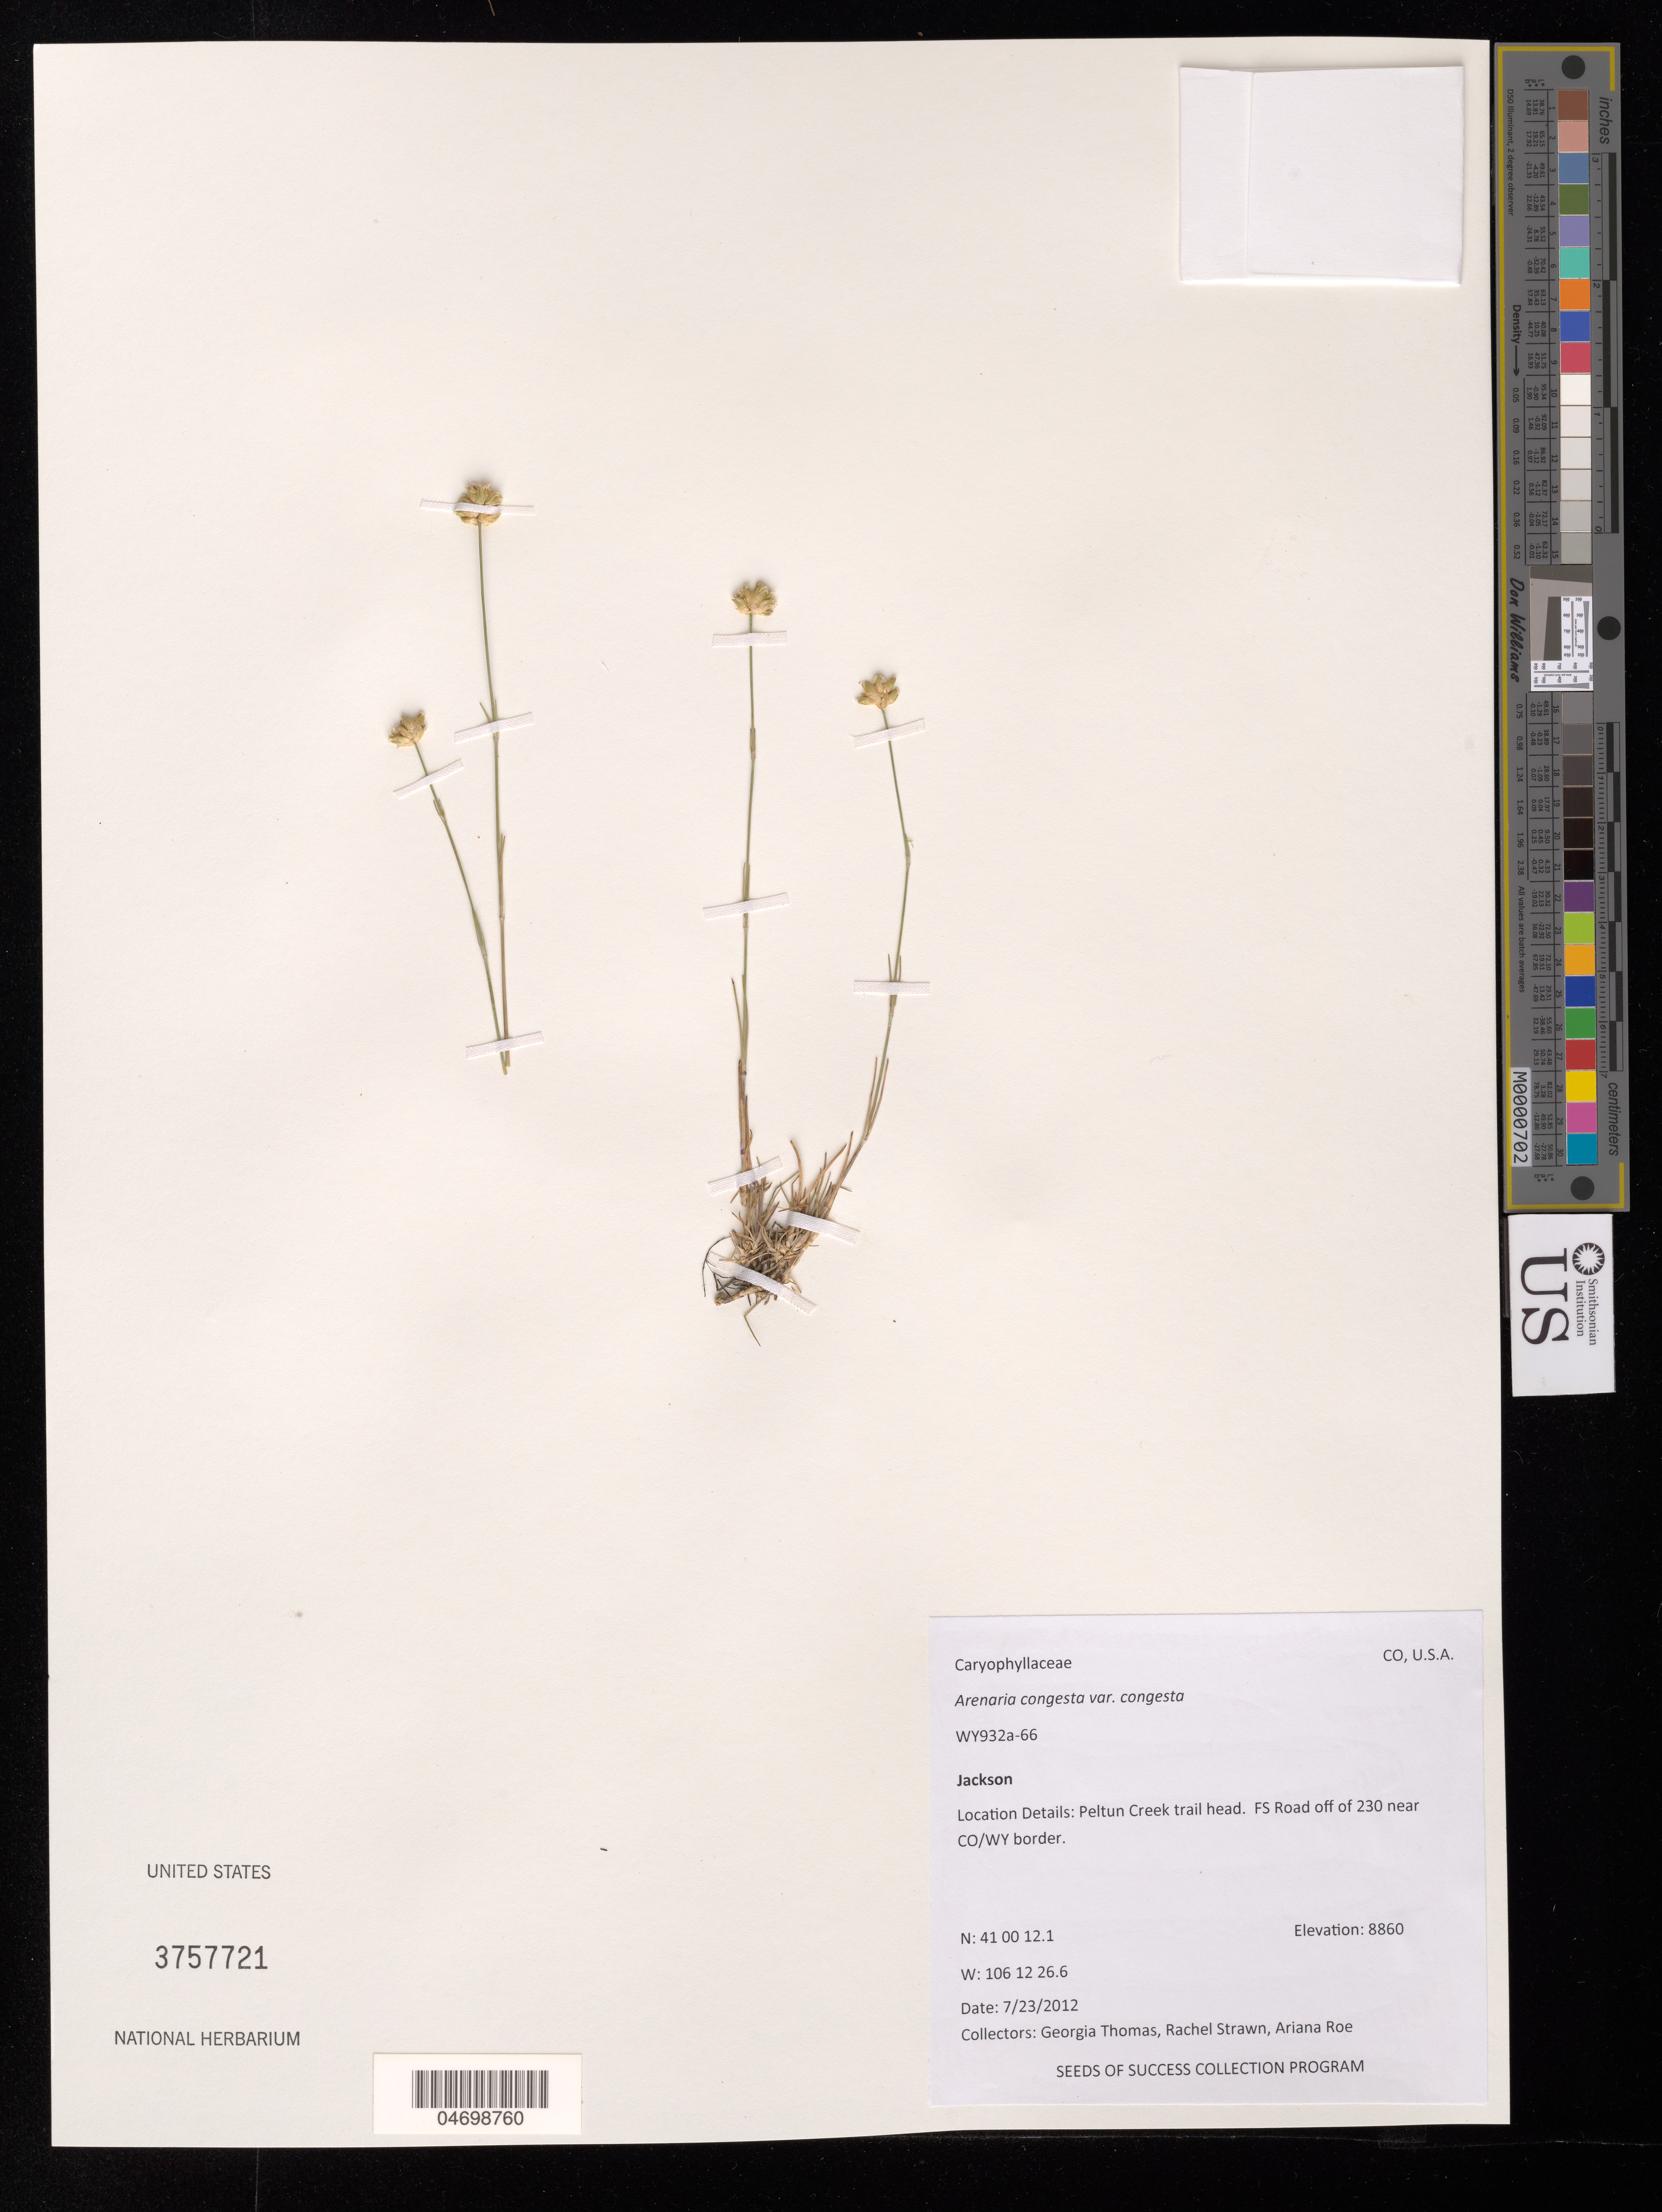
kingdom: Plantae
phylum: Tracheophyta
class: Magnoliopsida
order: Caryophyllales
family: Caryophyllaceae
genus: Arenaria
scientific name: Arenaria congesta var. congesta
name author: Nutt.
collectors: G. Thomas, R. Strawn & A. Roe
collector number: WY932A-66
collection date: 2012-07-23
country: United States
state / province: Wyoming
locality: Jackson. Pelton Creek trail head. FS Road off 230 near CO/WY border.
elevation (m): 2701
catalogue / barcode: US 3757721